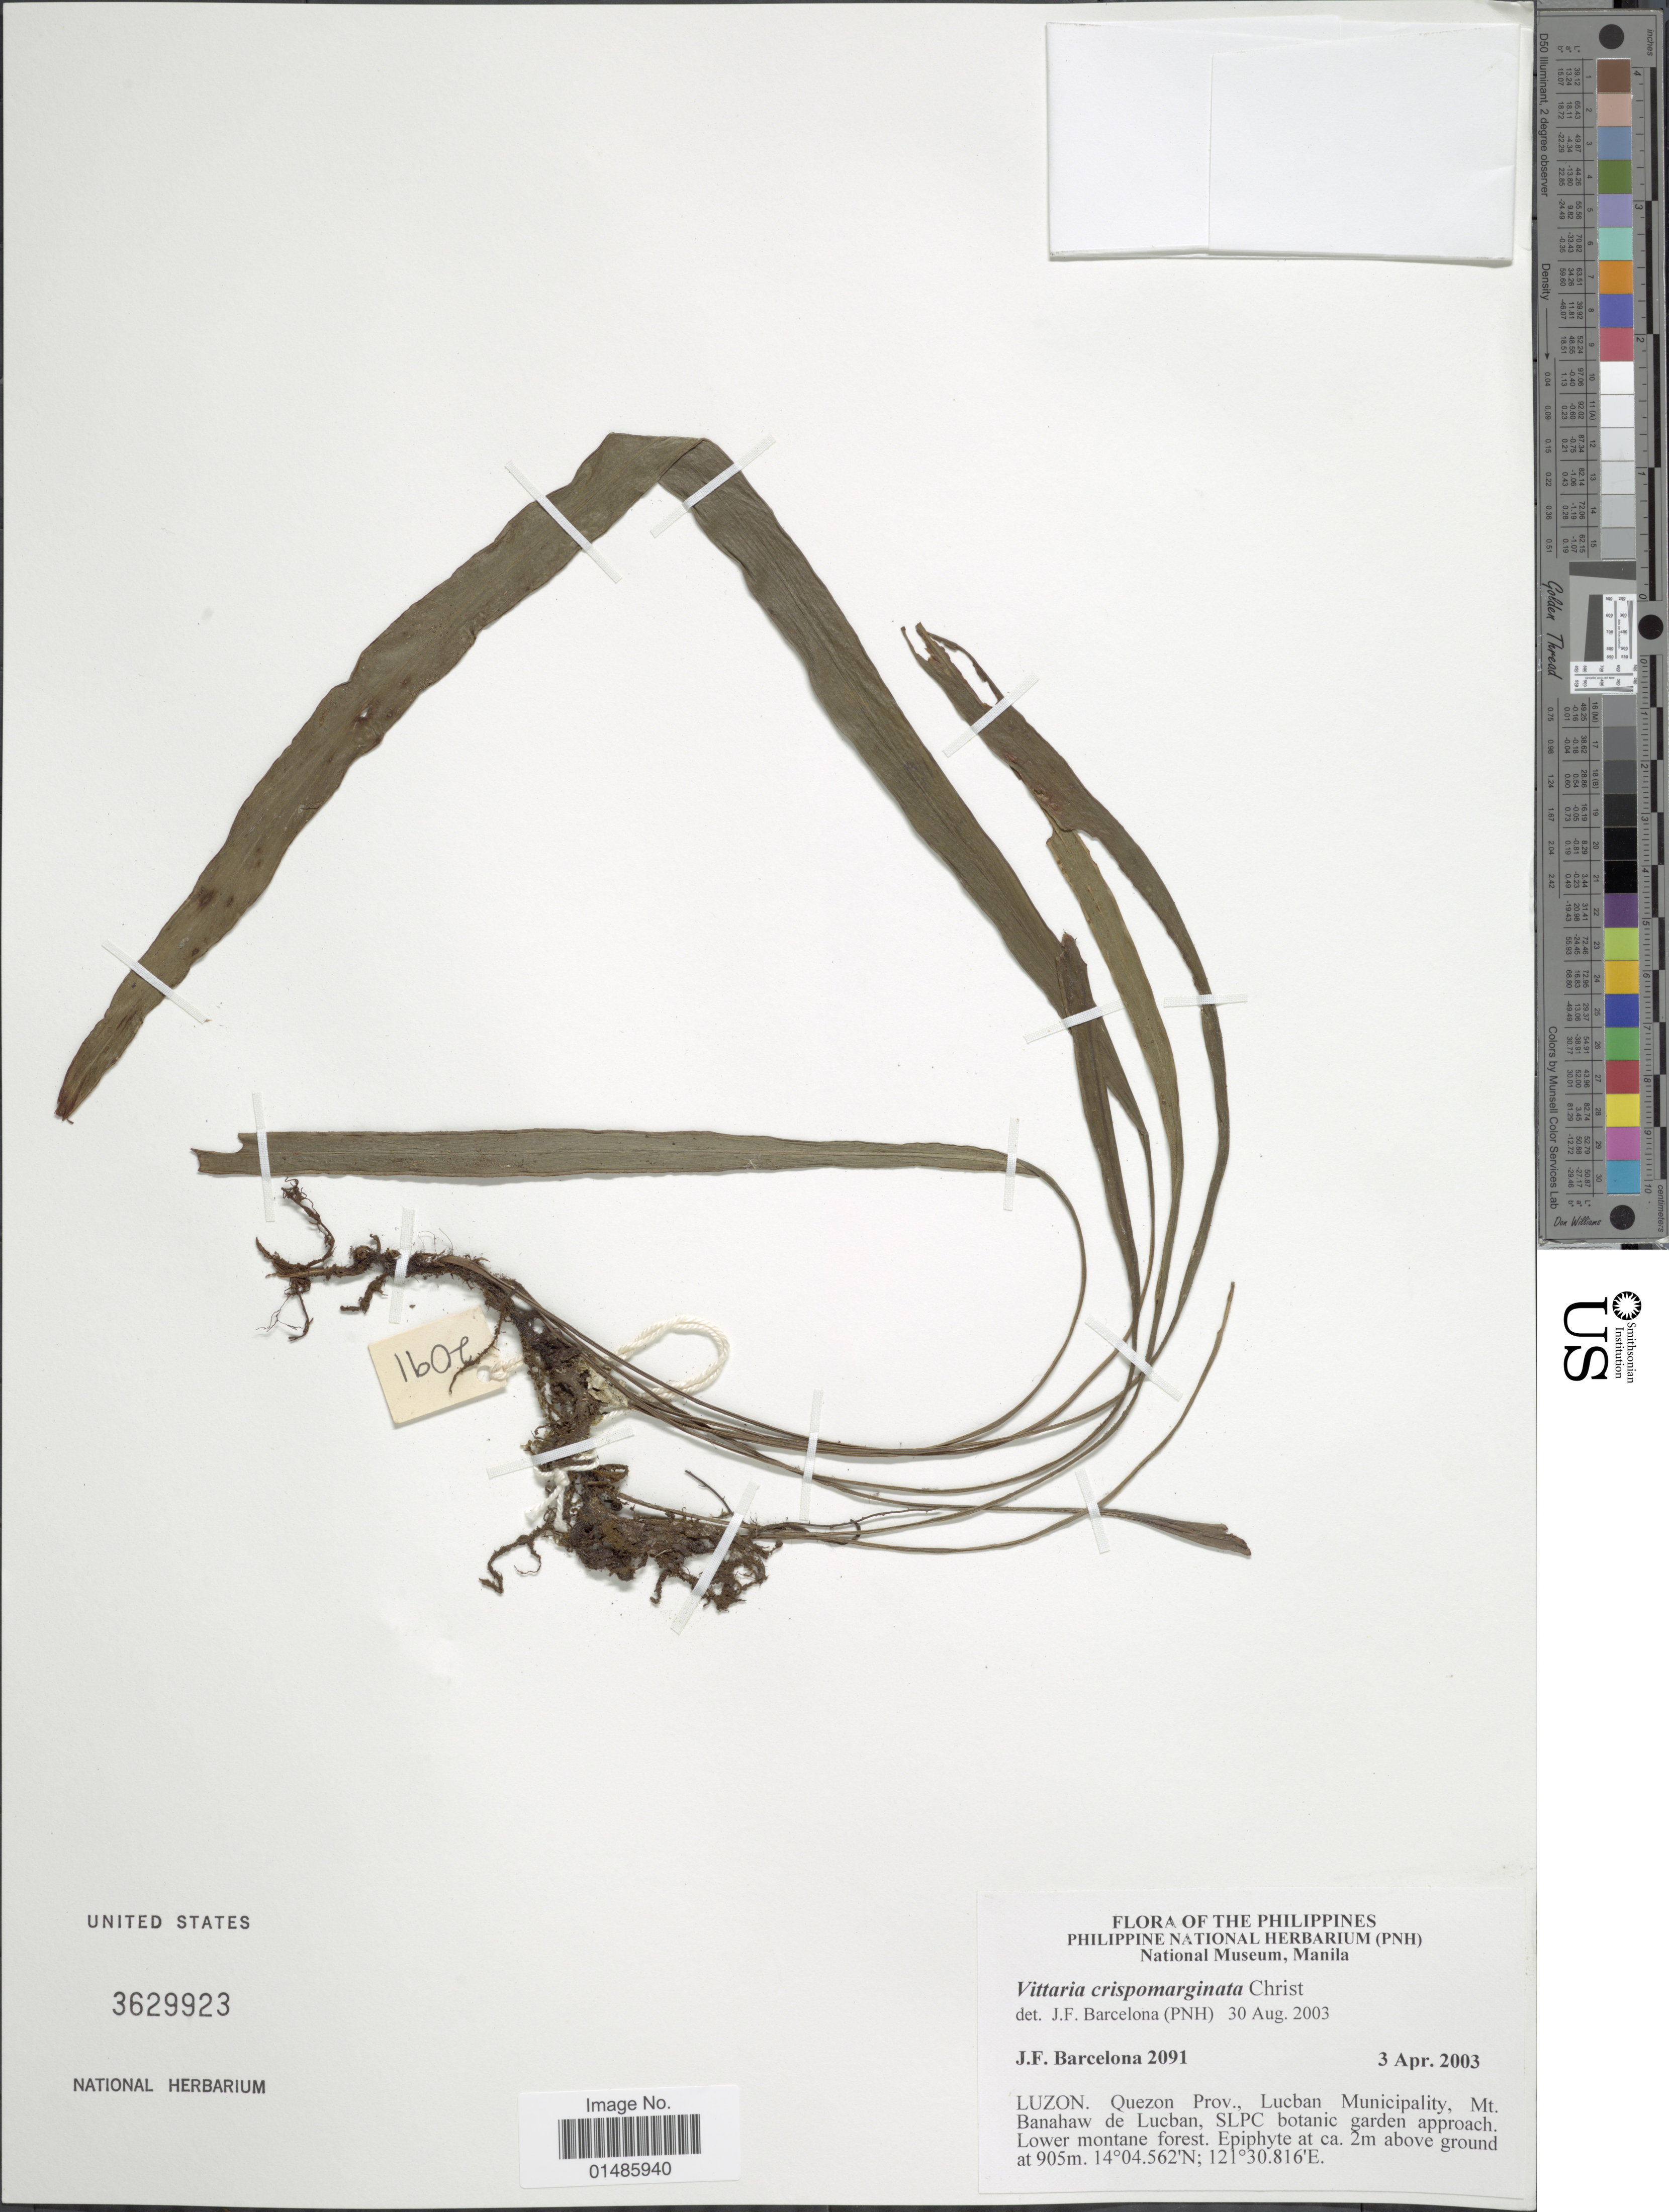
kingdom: Plantae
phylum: Tracheophyta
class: Polypodiopsida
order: Polypodiales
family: Pteridaceae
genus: Haplopteris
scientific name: Haplopteris crispomarginata comb. ined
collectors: J. F. Barcelona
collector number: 2091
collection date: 2003-04-03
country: Philippines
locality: Luzon. Quezon Prov., Lucban Municipality, Mt. Banahaw de Lucban, SLPC botanic garden approach.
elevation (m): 905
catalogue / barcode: US 3629923